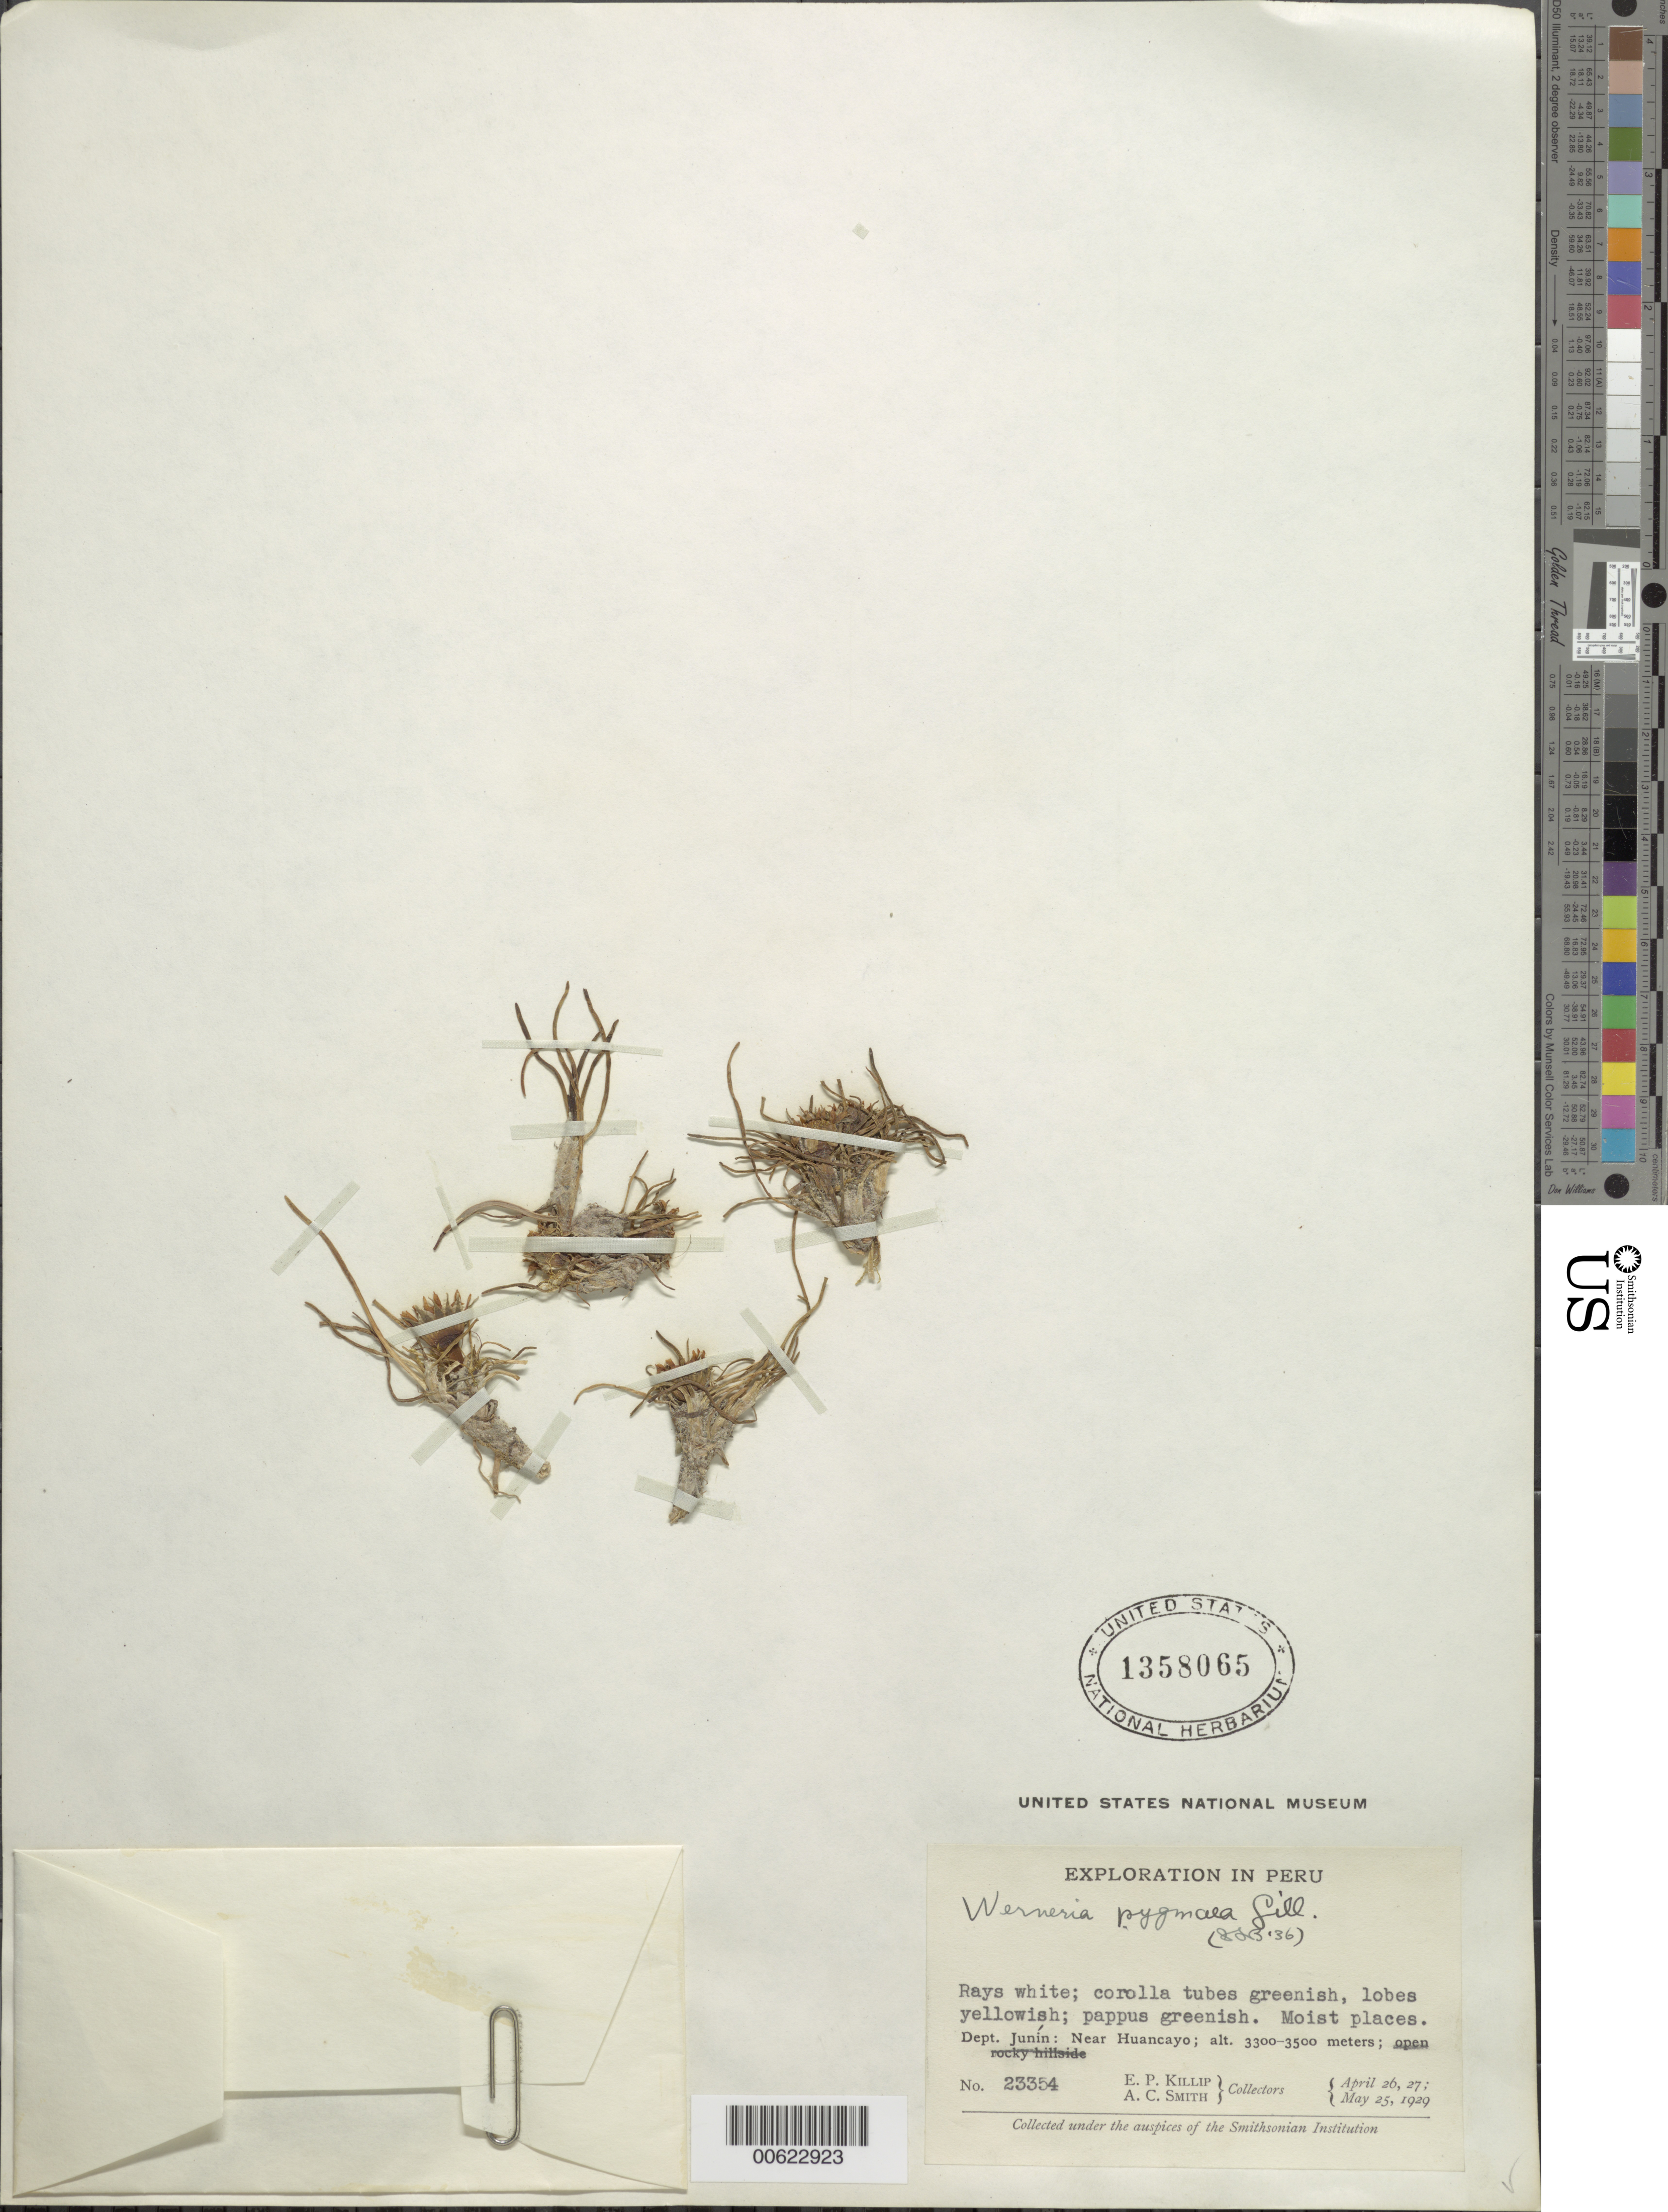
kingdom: Plantae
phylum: Tracheophyta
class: Magnoliopsida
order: Asterales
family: Asteraceae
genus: Werneria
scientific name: Werneria pygmaea complex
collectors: E. P. Killip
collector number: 23354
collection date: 1929-04-26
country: Peru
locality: Huancayo, near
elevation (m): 3300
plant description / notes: April 26, 27, May 25, 1929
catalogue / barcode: US 1358065